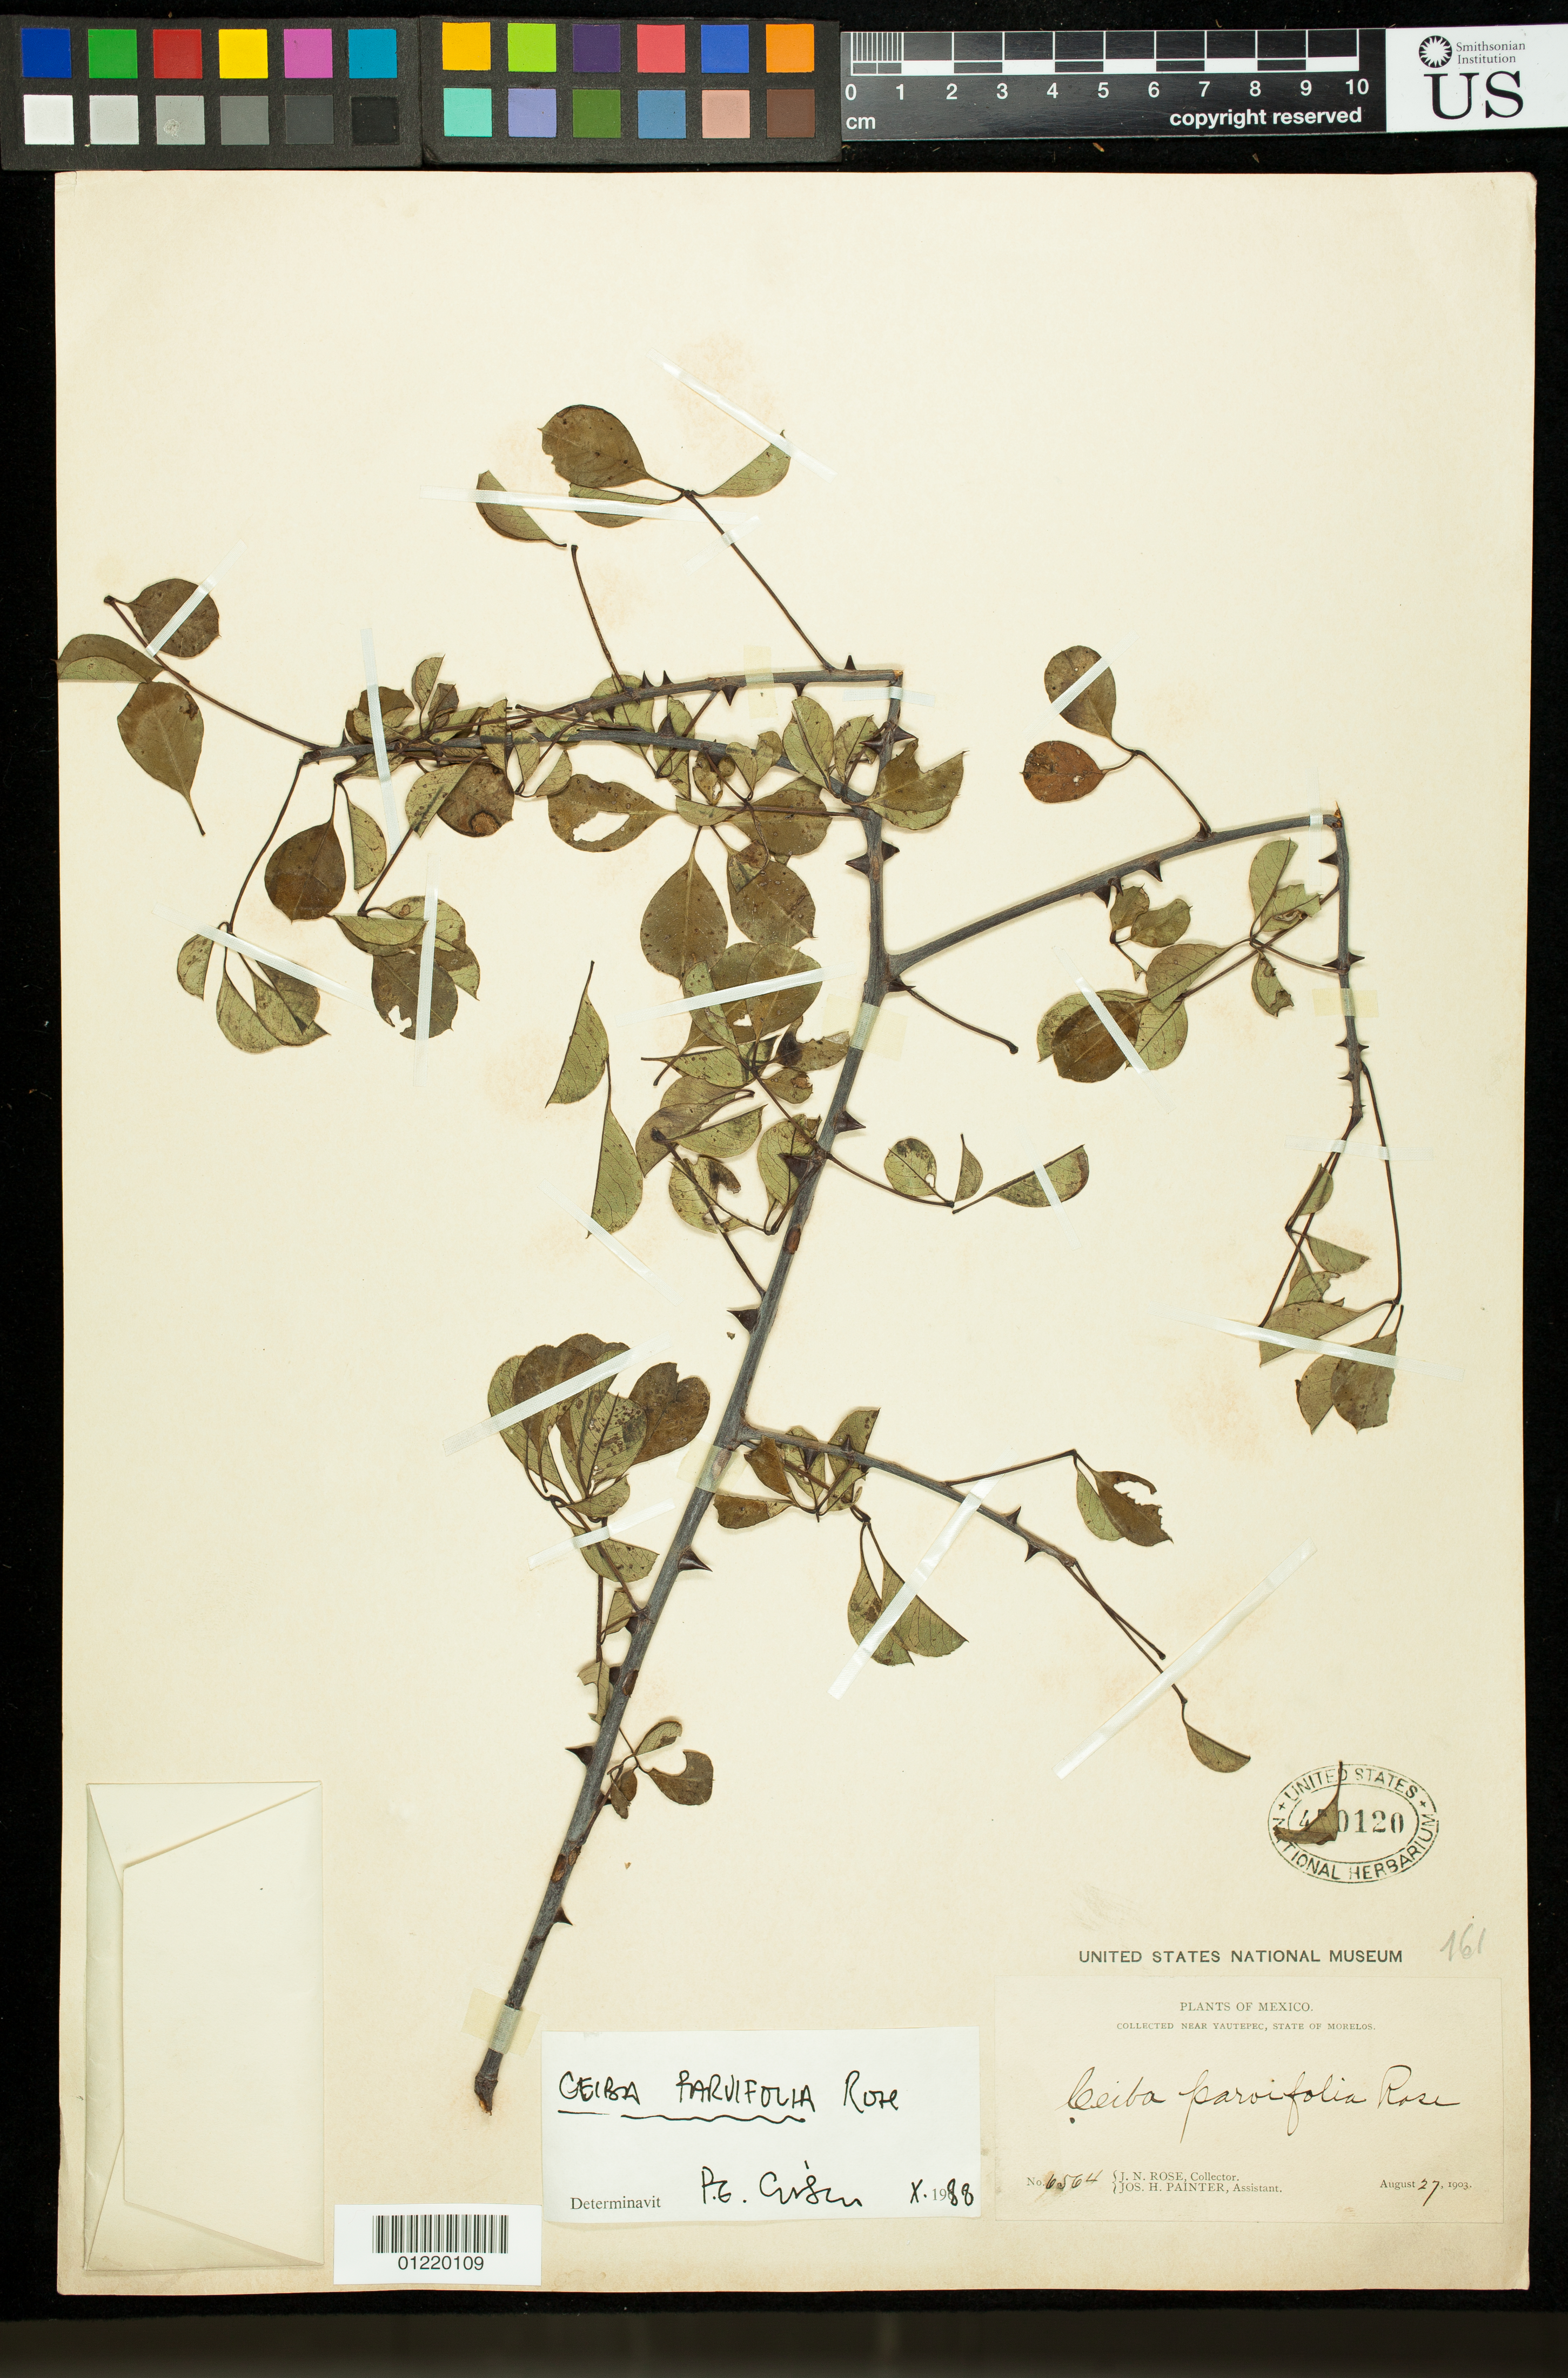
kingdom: Plantae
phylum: Tracheophyta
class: Magnoliopsida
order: Malvales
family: Malvaceae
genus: Ceiba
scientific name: Ceiba parvifolia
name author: Rose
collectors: J. N. Rose & J. H. Painter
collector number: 6564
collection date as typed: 8/27/1903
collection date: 1903-08-27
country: Mexico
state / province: Morelos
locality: Near Yautepec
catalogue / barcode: US 450120